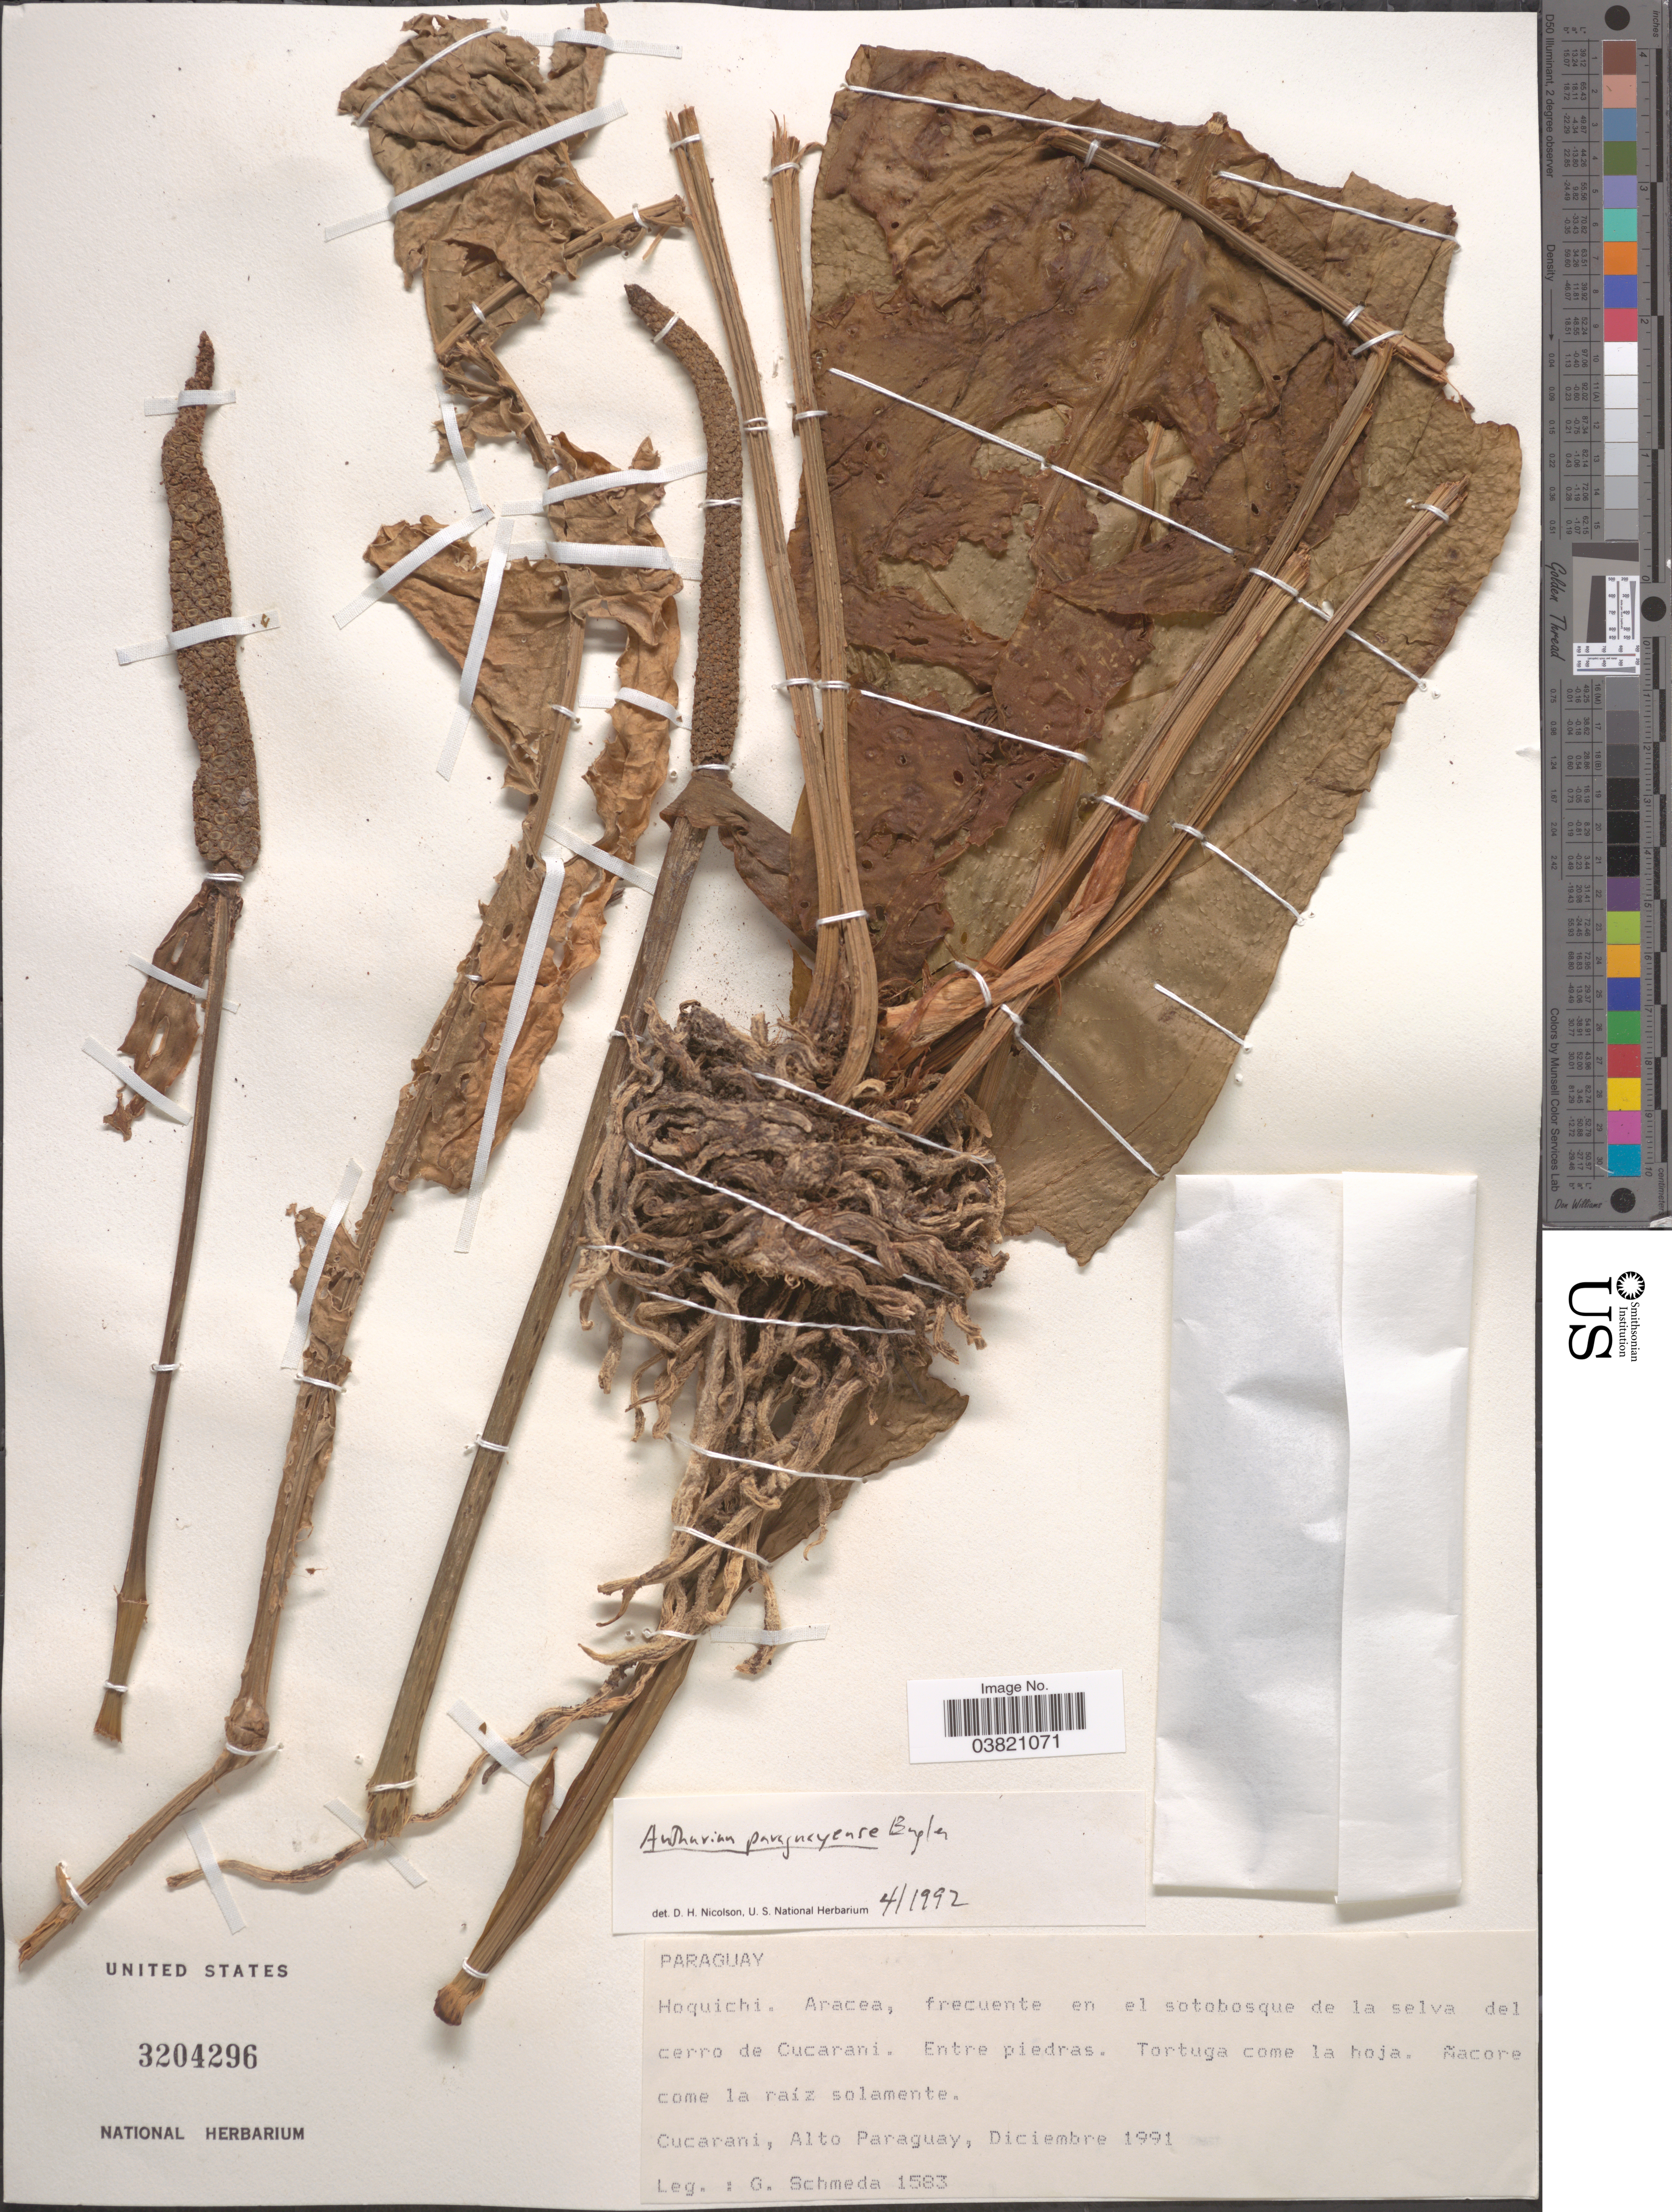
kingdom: Plantae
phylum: Tracheophyta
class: Liliopsida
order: Alismatales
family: Araceae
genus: Anthurium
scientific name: Anthurium paraguayense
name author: Engl.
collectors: G. Schmeda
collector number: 1583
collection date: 1991-12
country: Paraguay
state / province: Alto Paraguay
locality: Cucarani.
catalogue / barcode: US 3204296